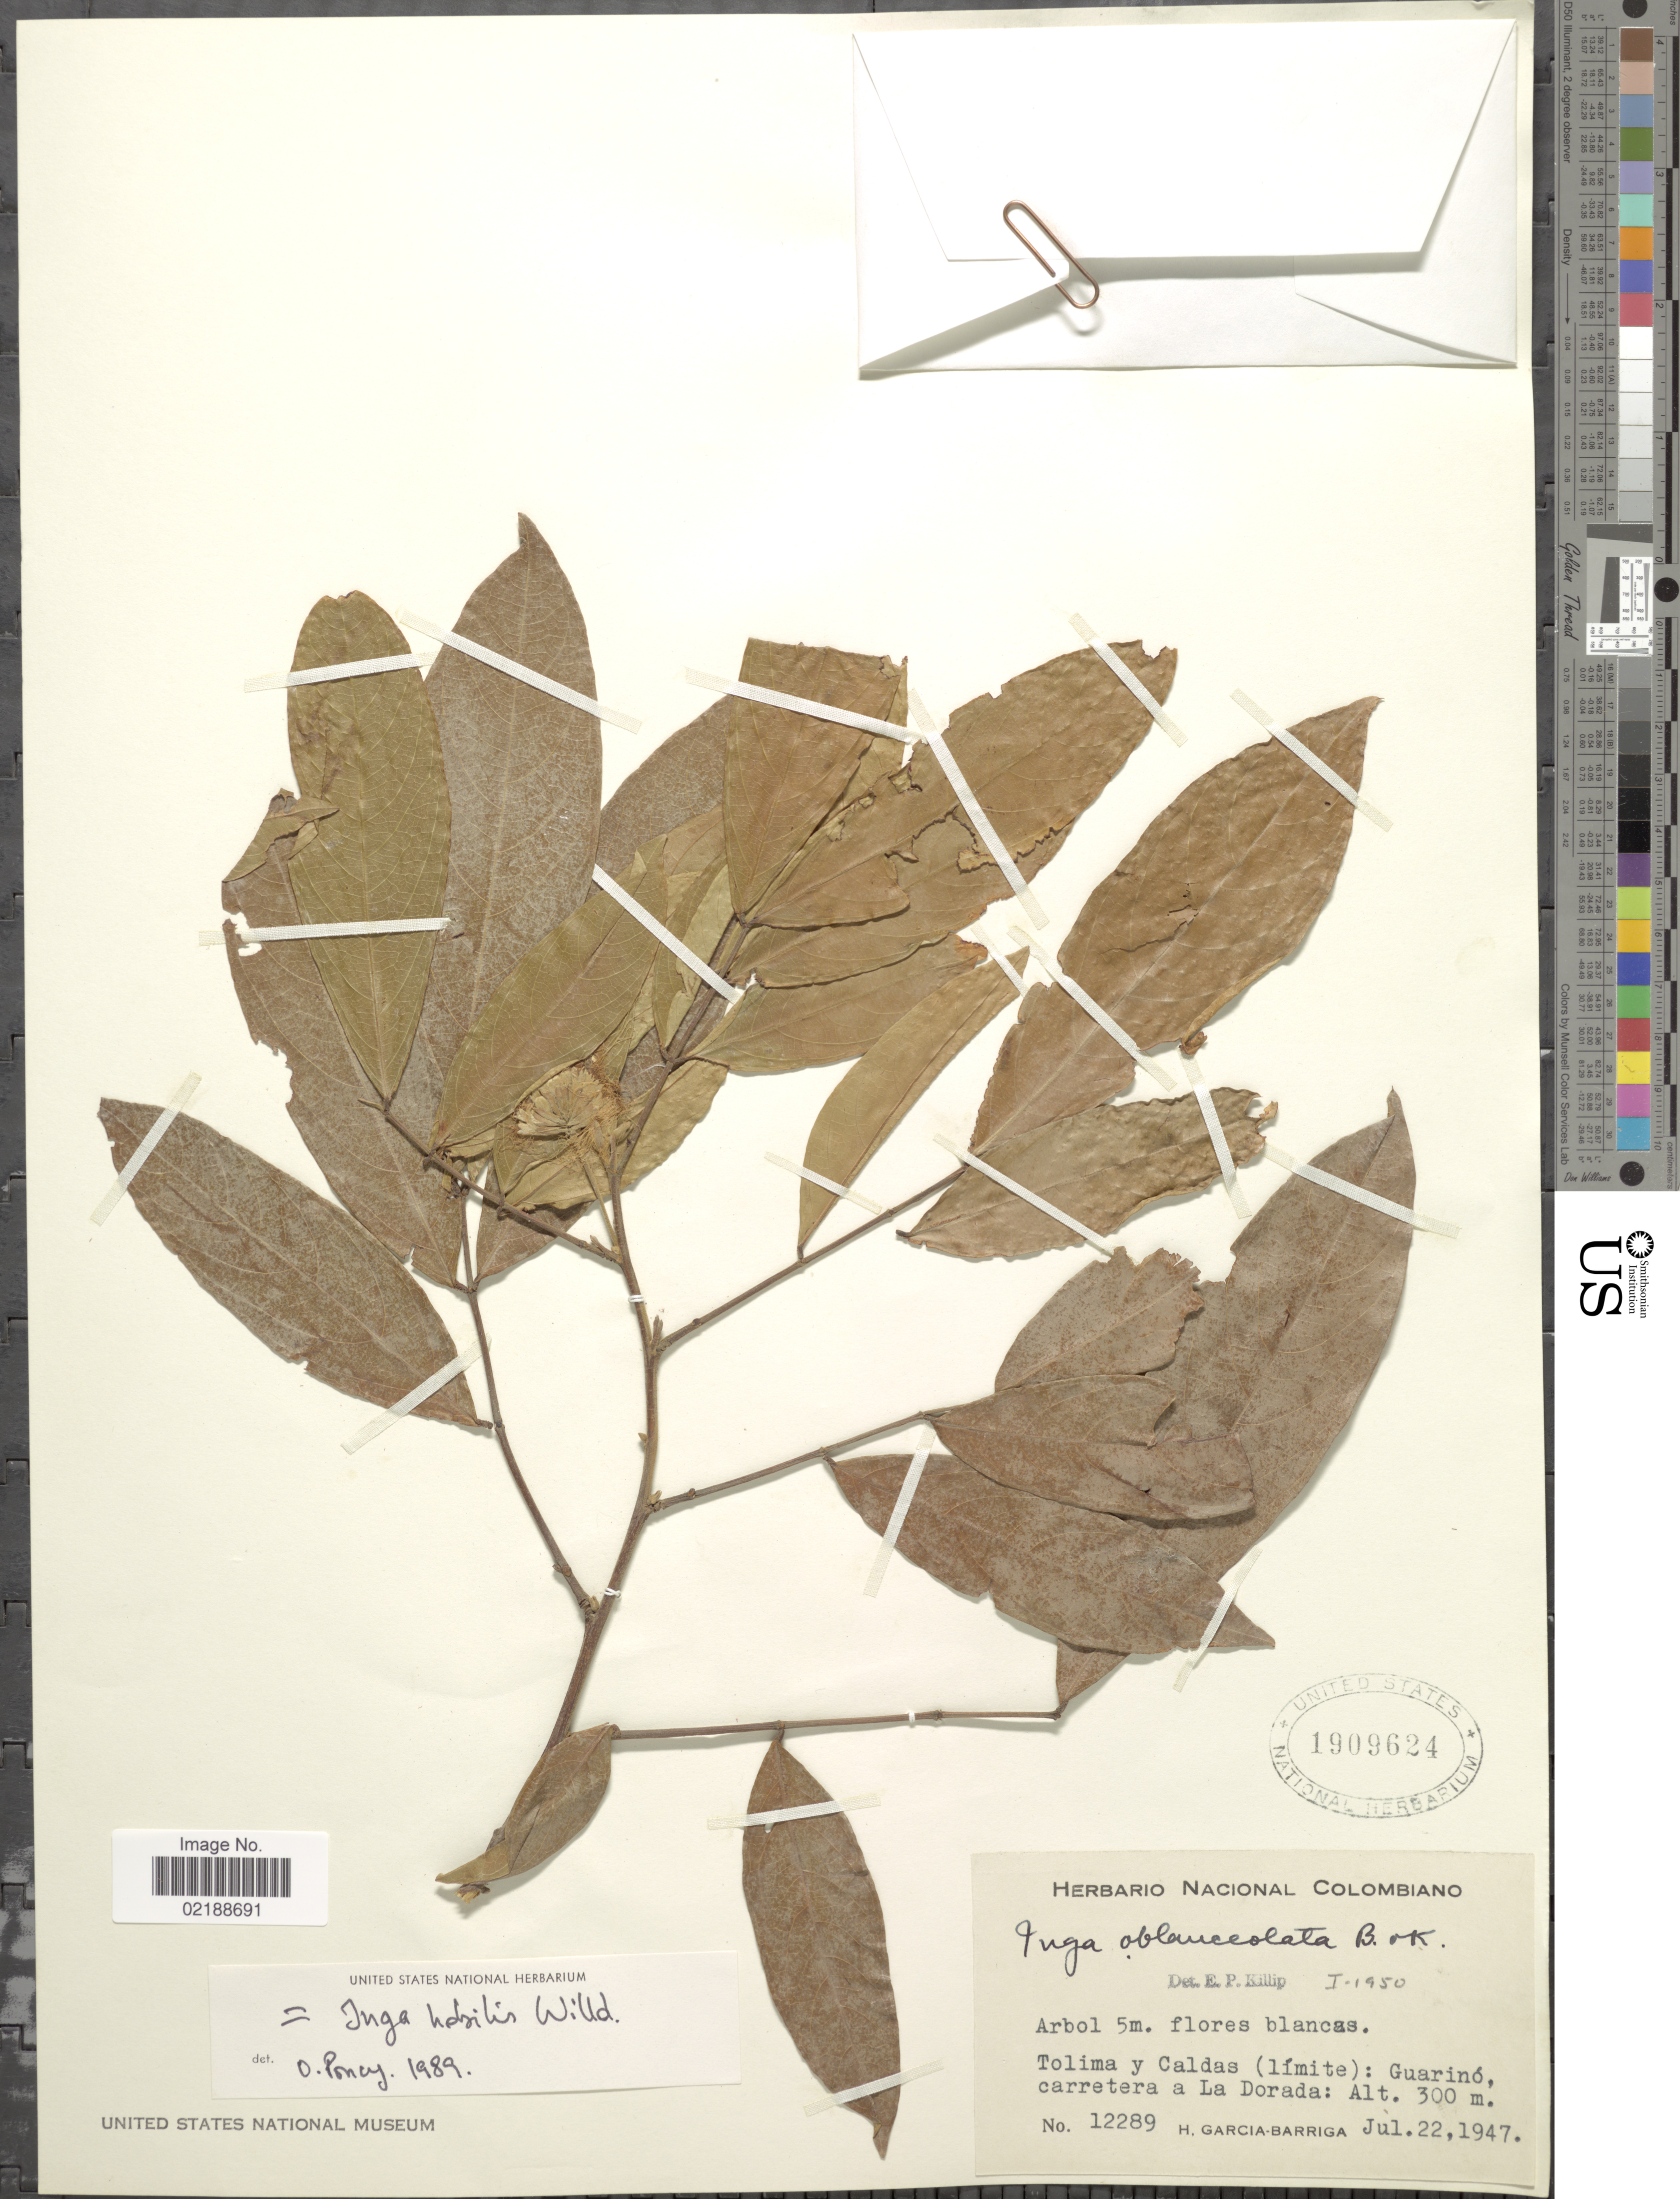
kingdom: Plantae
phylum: Tracheophyta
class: Magnoliopsida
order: Fabales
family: Fabaceae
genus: Inga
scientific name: Inga nobilis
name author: Willd.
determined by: Poncy, O.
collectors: H. García Barriga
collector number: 12289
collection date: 1947-07-22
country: Colombia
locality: Tolima y Caldas (límite): Guarinó, carretera a La Dorada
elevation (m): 300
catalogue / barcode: US 1909624